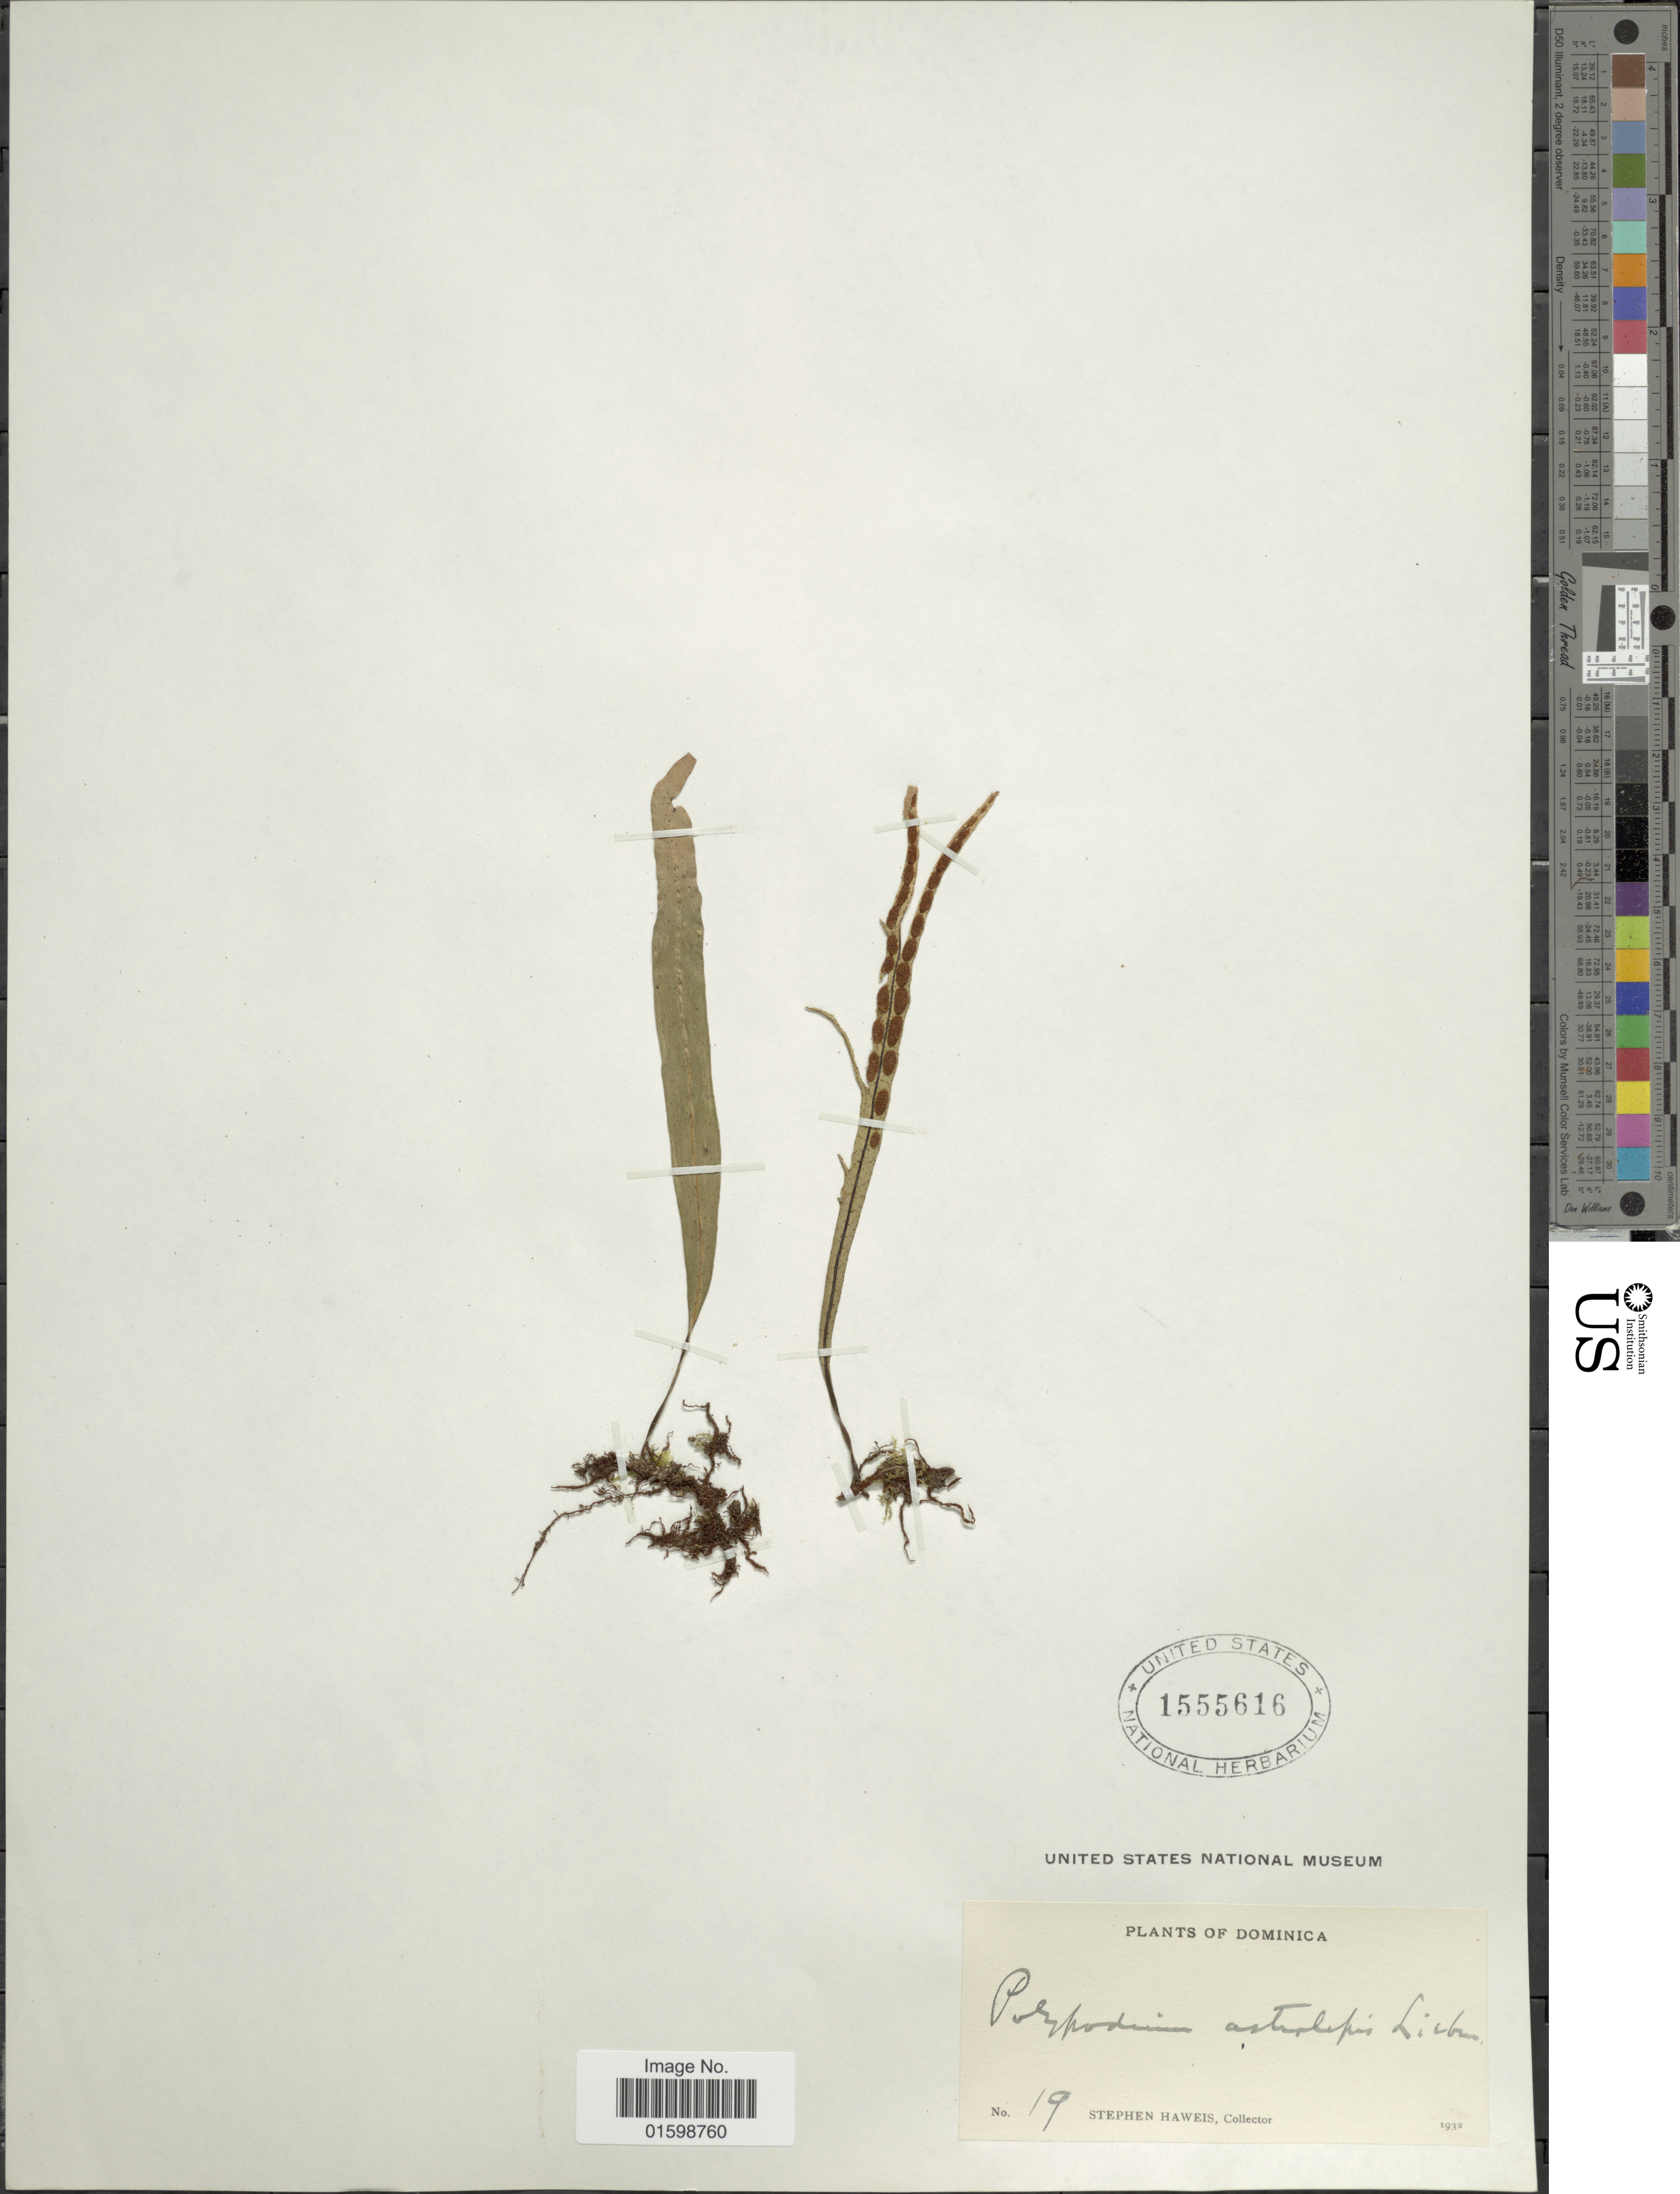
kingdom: Plantae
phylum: Tracheophyta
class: Polypodiopsida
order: Polypodiales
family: Polypodiaceae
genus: Pleopeltis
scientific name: Pleopeltis astrolepis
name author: (Liebm.) E. Fourn.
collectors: S. Haweis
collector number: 19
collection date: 1932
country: Dominica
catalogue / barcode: US 1555616